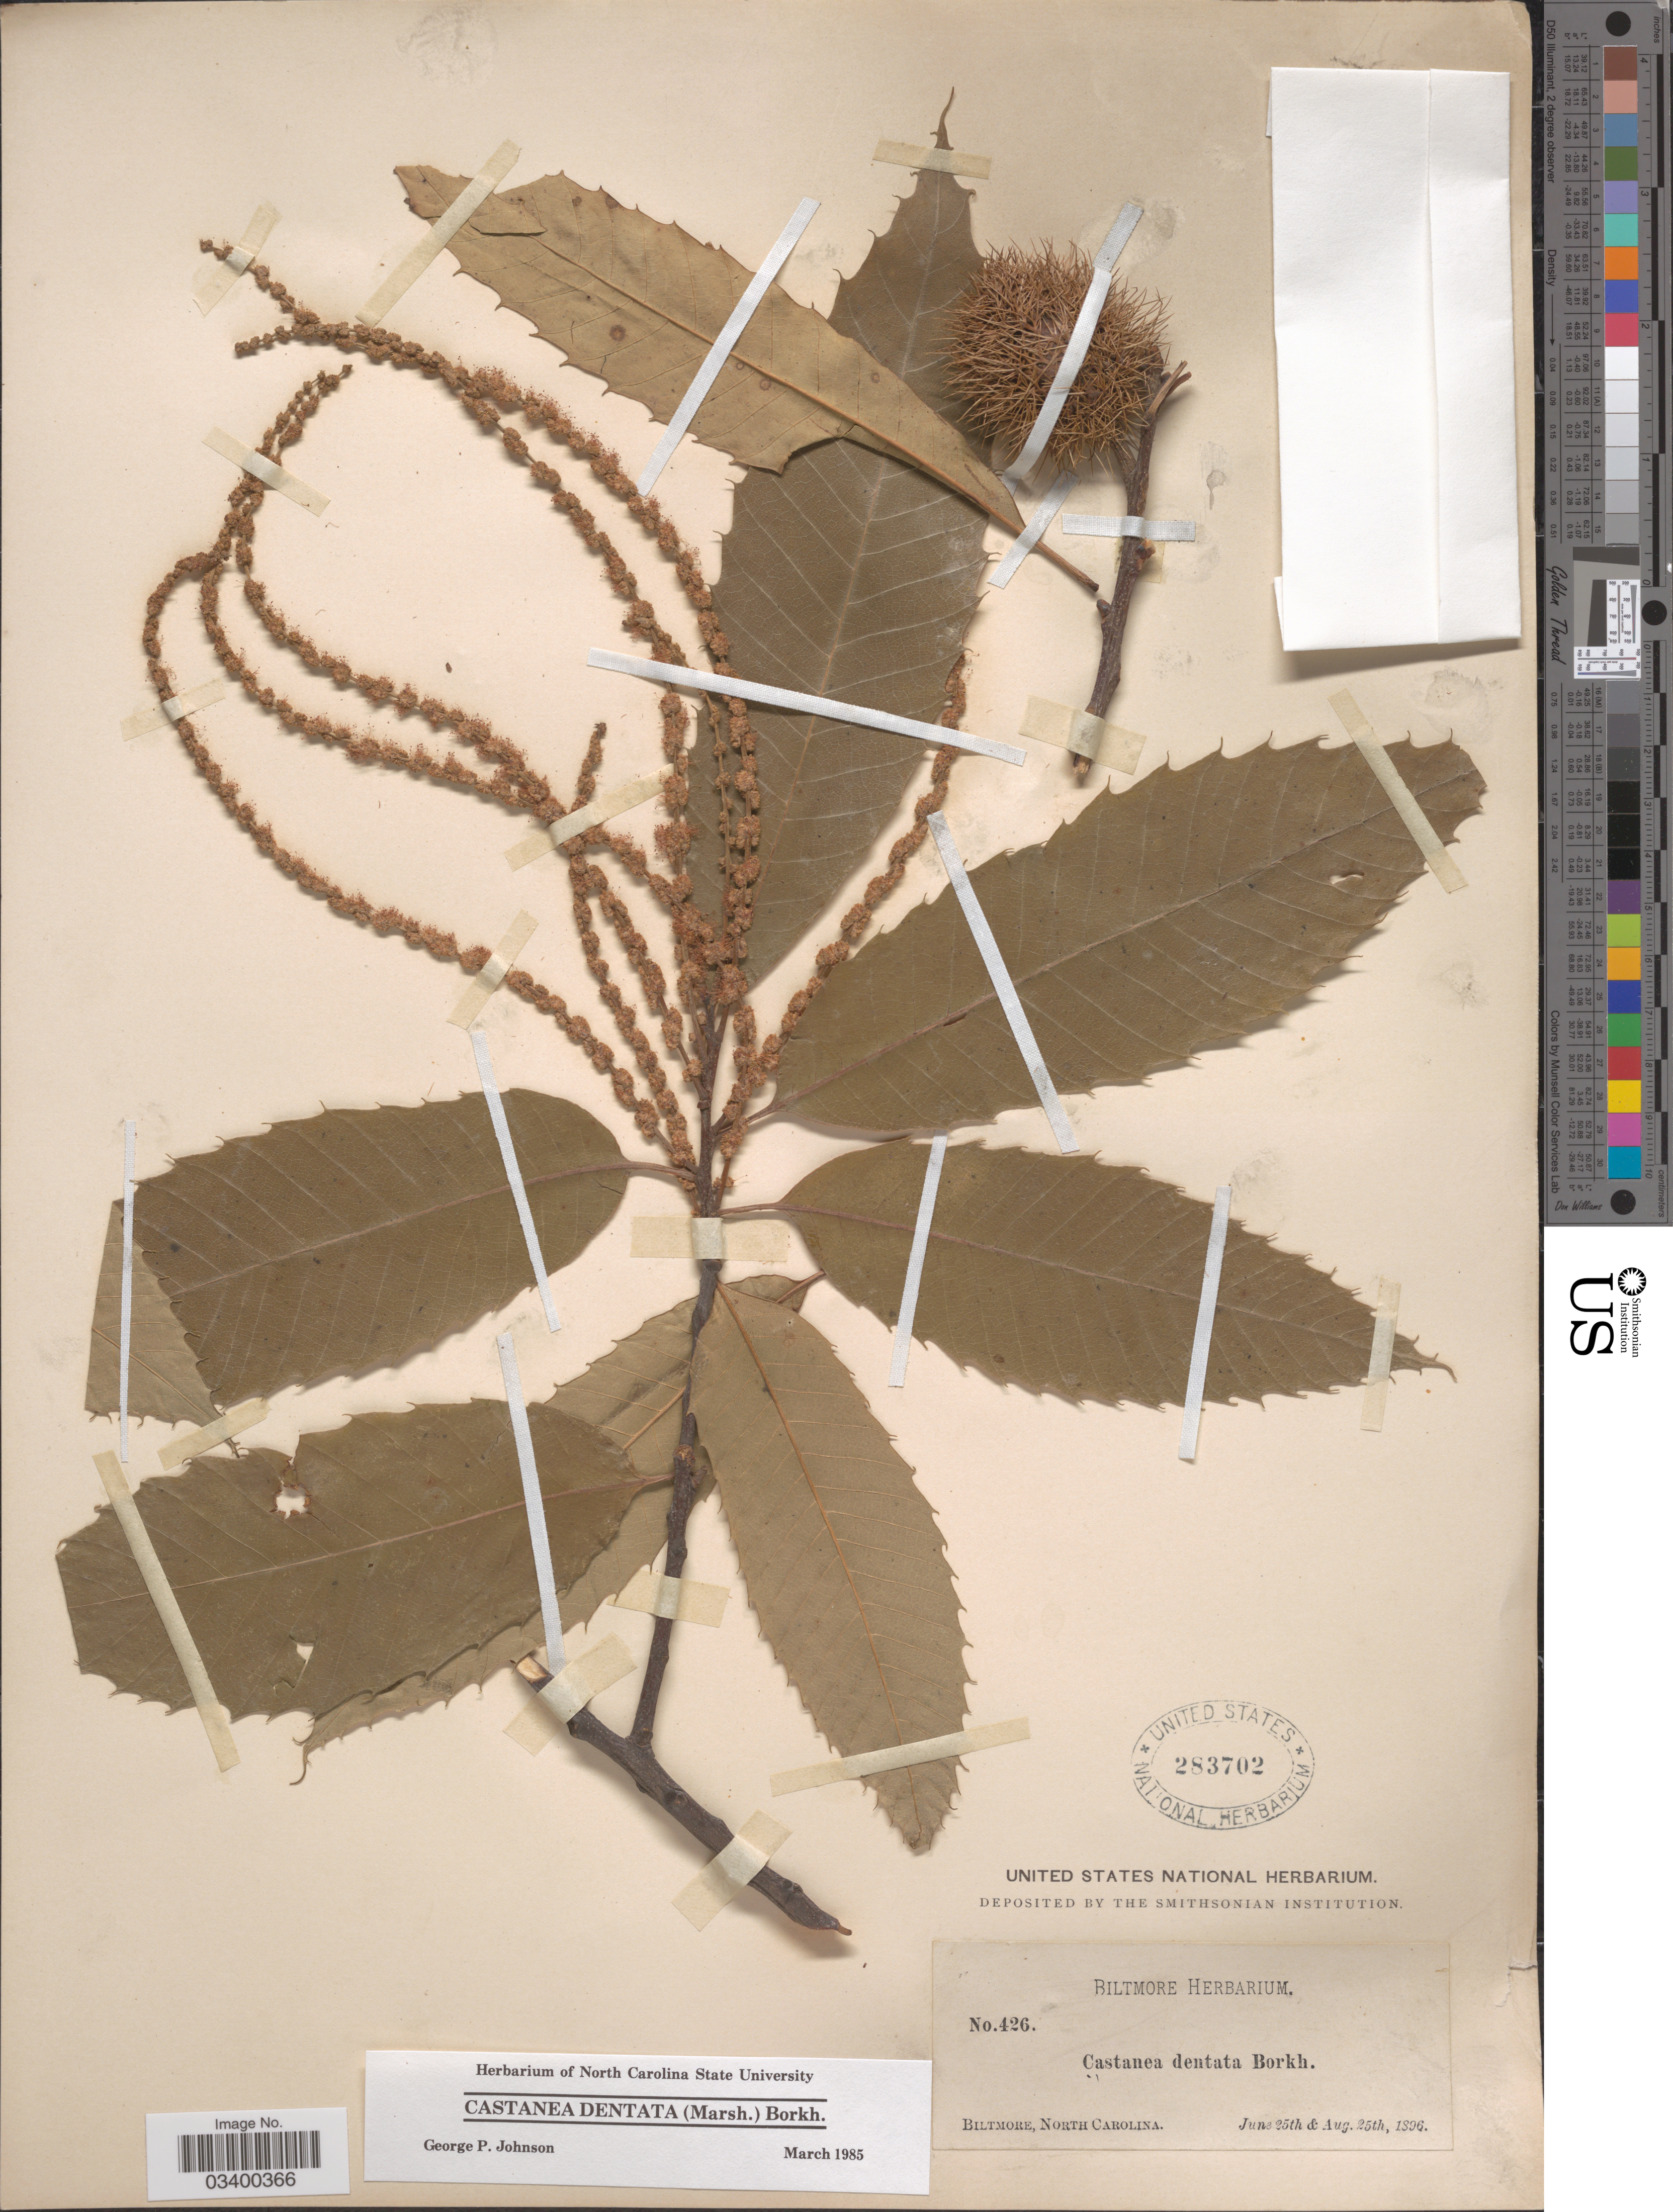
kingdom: Plantae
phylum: Tracheophyta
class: Magnoliopsida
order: Fagales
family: Fagaceae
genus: Castanea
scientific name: Castanea dentata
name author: (Marshall) Borkh.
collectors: ex herb. Biltmore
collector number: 426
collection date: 1896-06-25/1896-08-25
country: United States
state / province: North Carolina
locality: Biltmore.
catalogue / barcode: US 283702